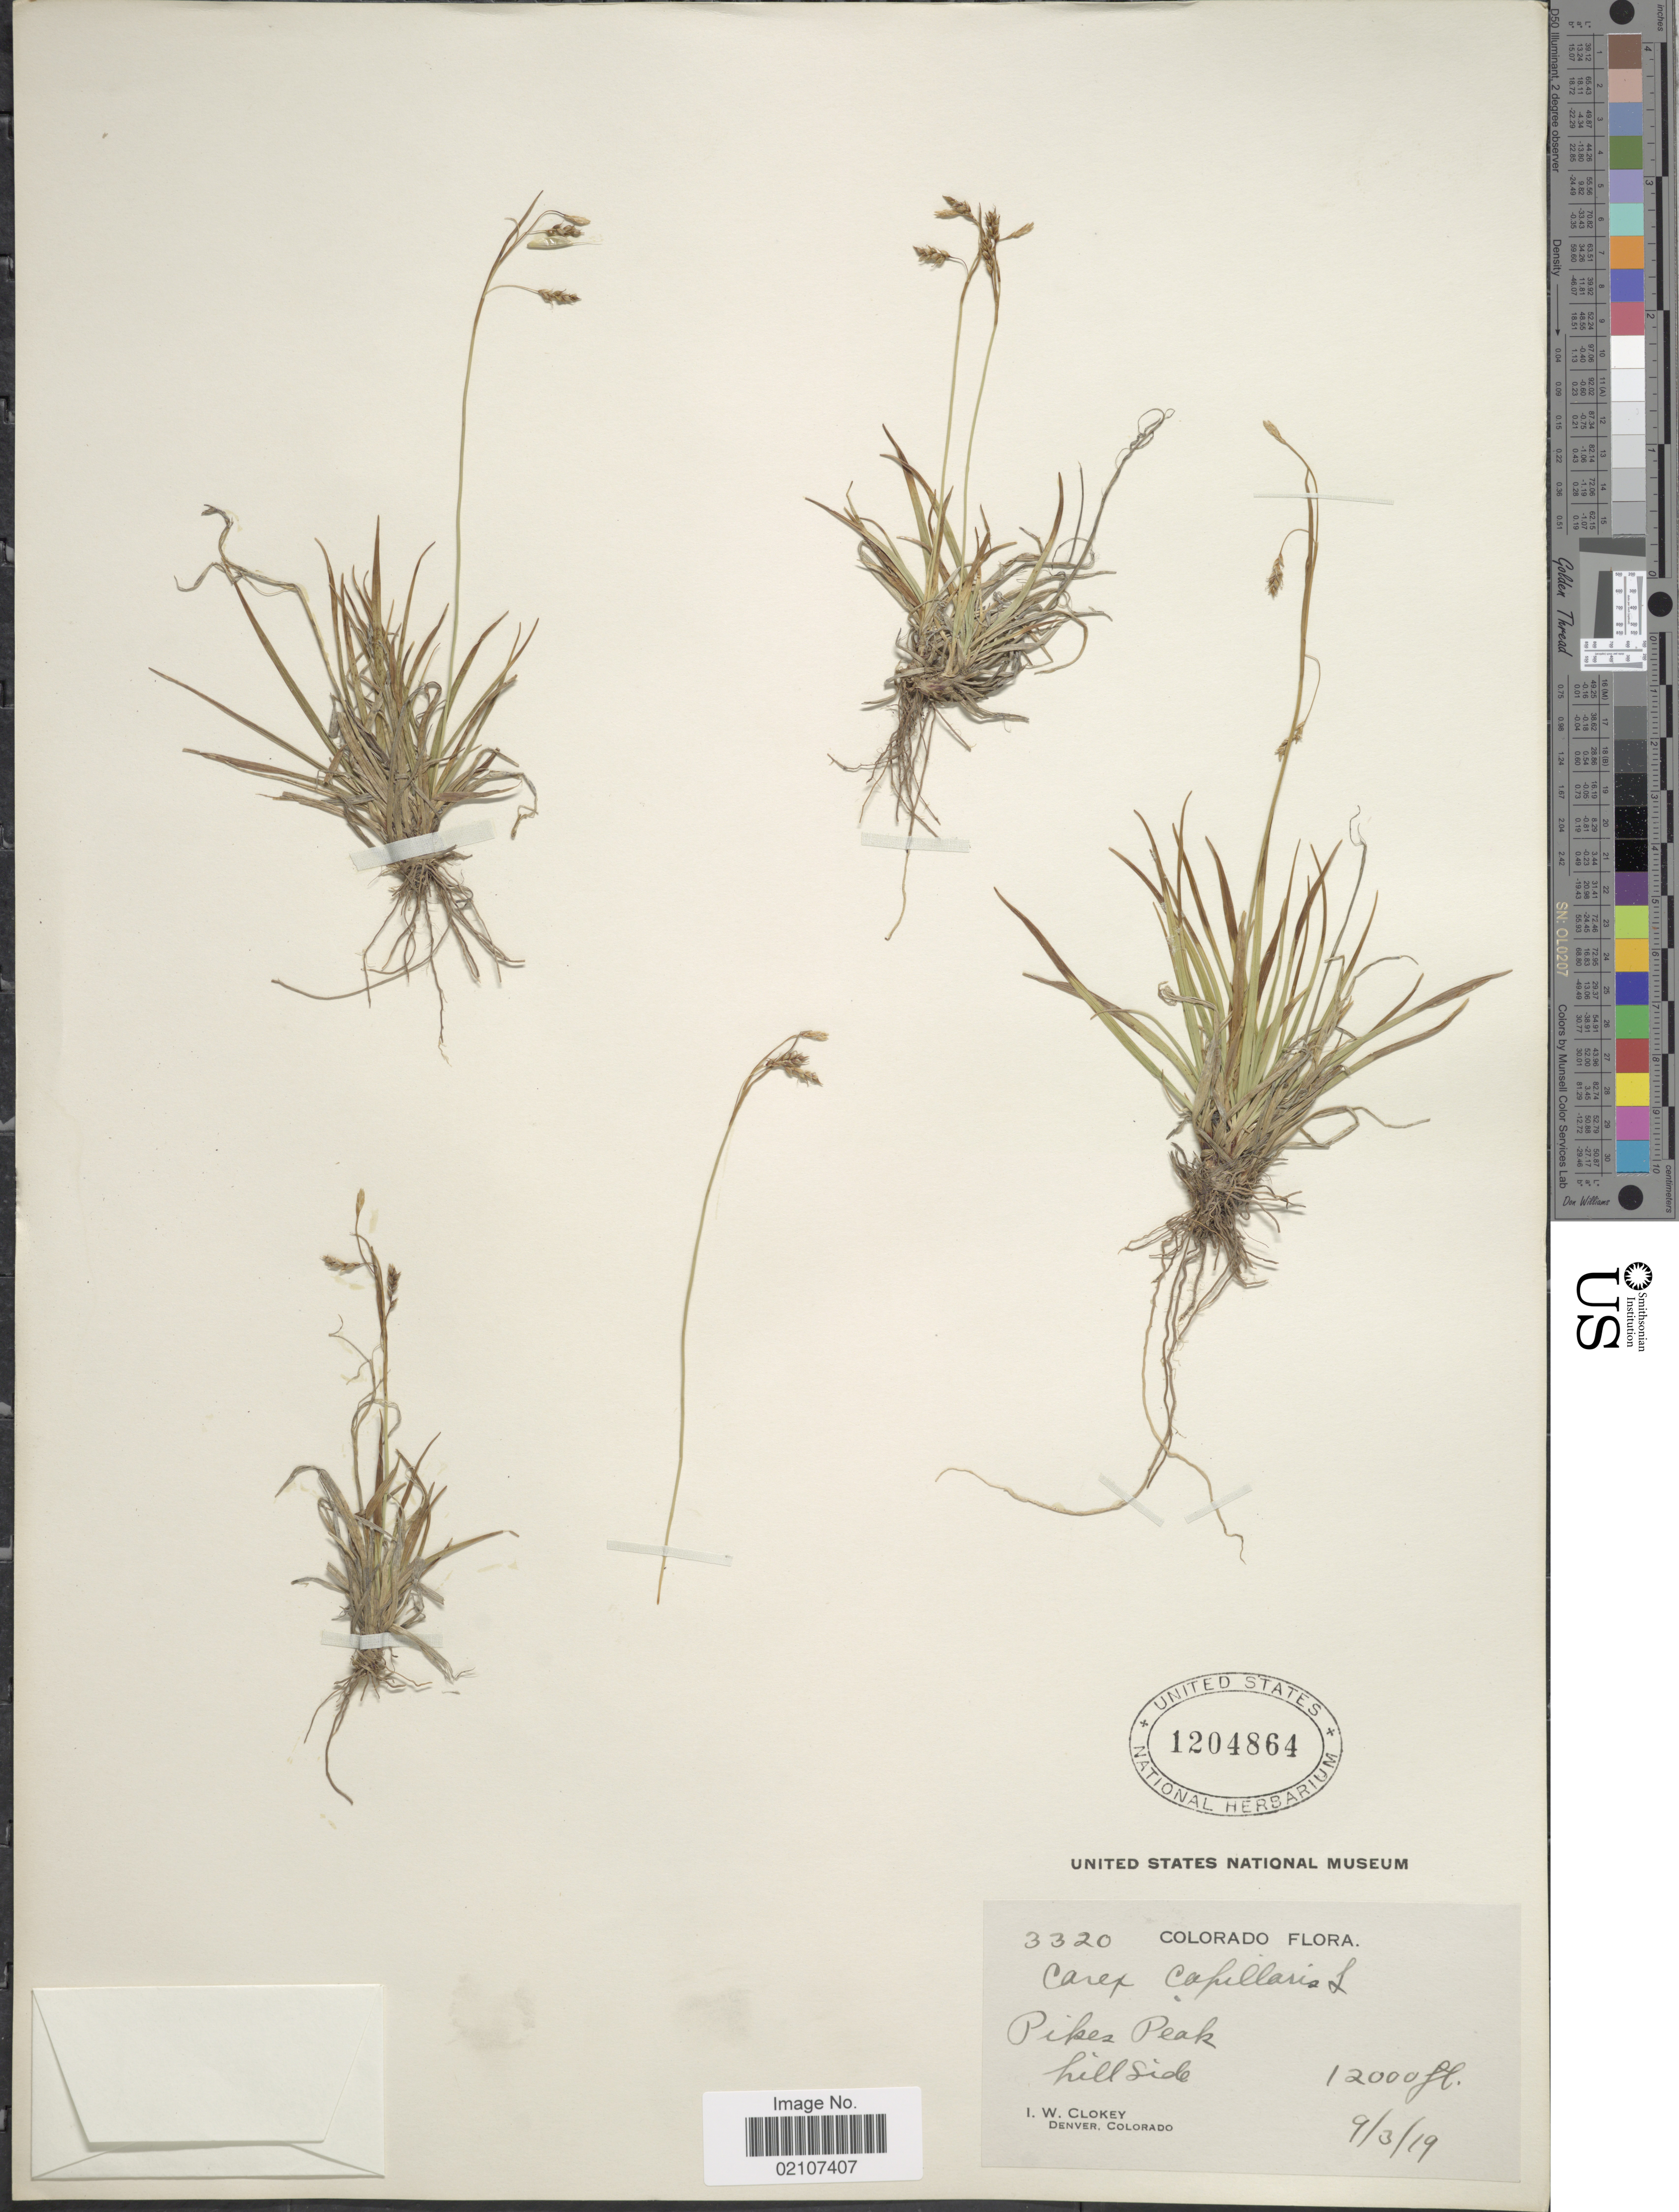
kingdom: Plantae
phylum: Tracheophyta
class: Liliopsida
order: Poales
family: Cyperaceae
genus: Carex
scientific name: Carex capillaris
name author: L.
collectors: I. W. Clokey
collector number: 3320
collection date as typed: Transcribed d/m/y: 3/9/19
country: United States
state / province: Colorado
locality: Pikes Peak, hillside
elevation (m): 3658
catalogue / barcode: US 1204864